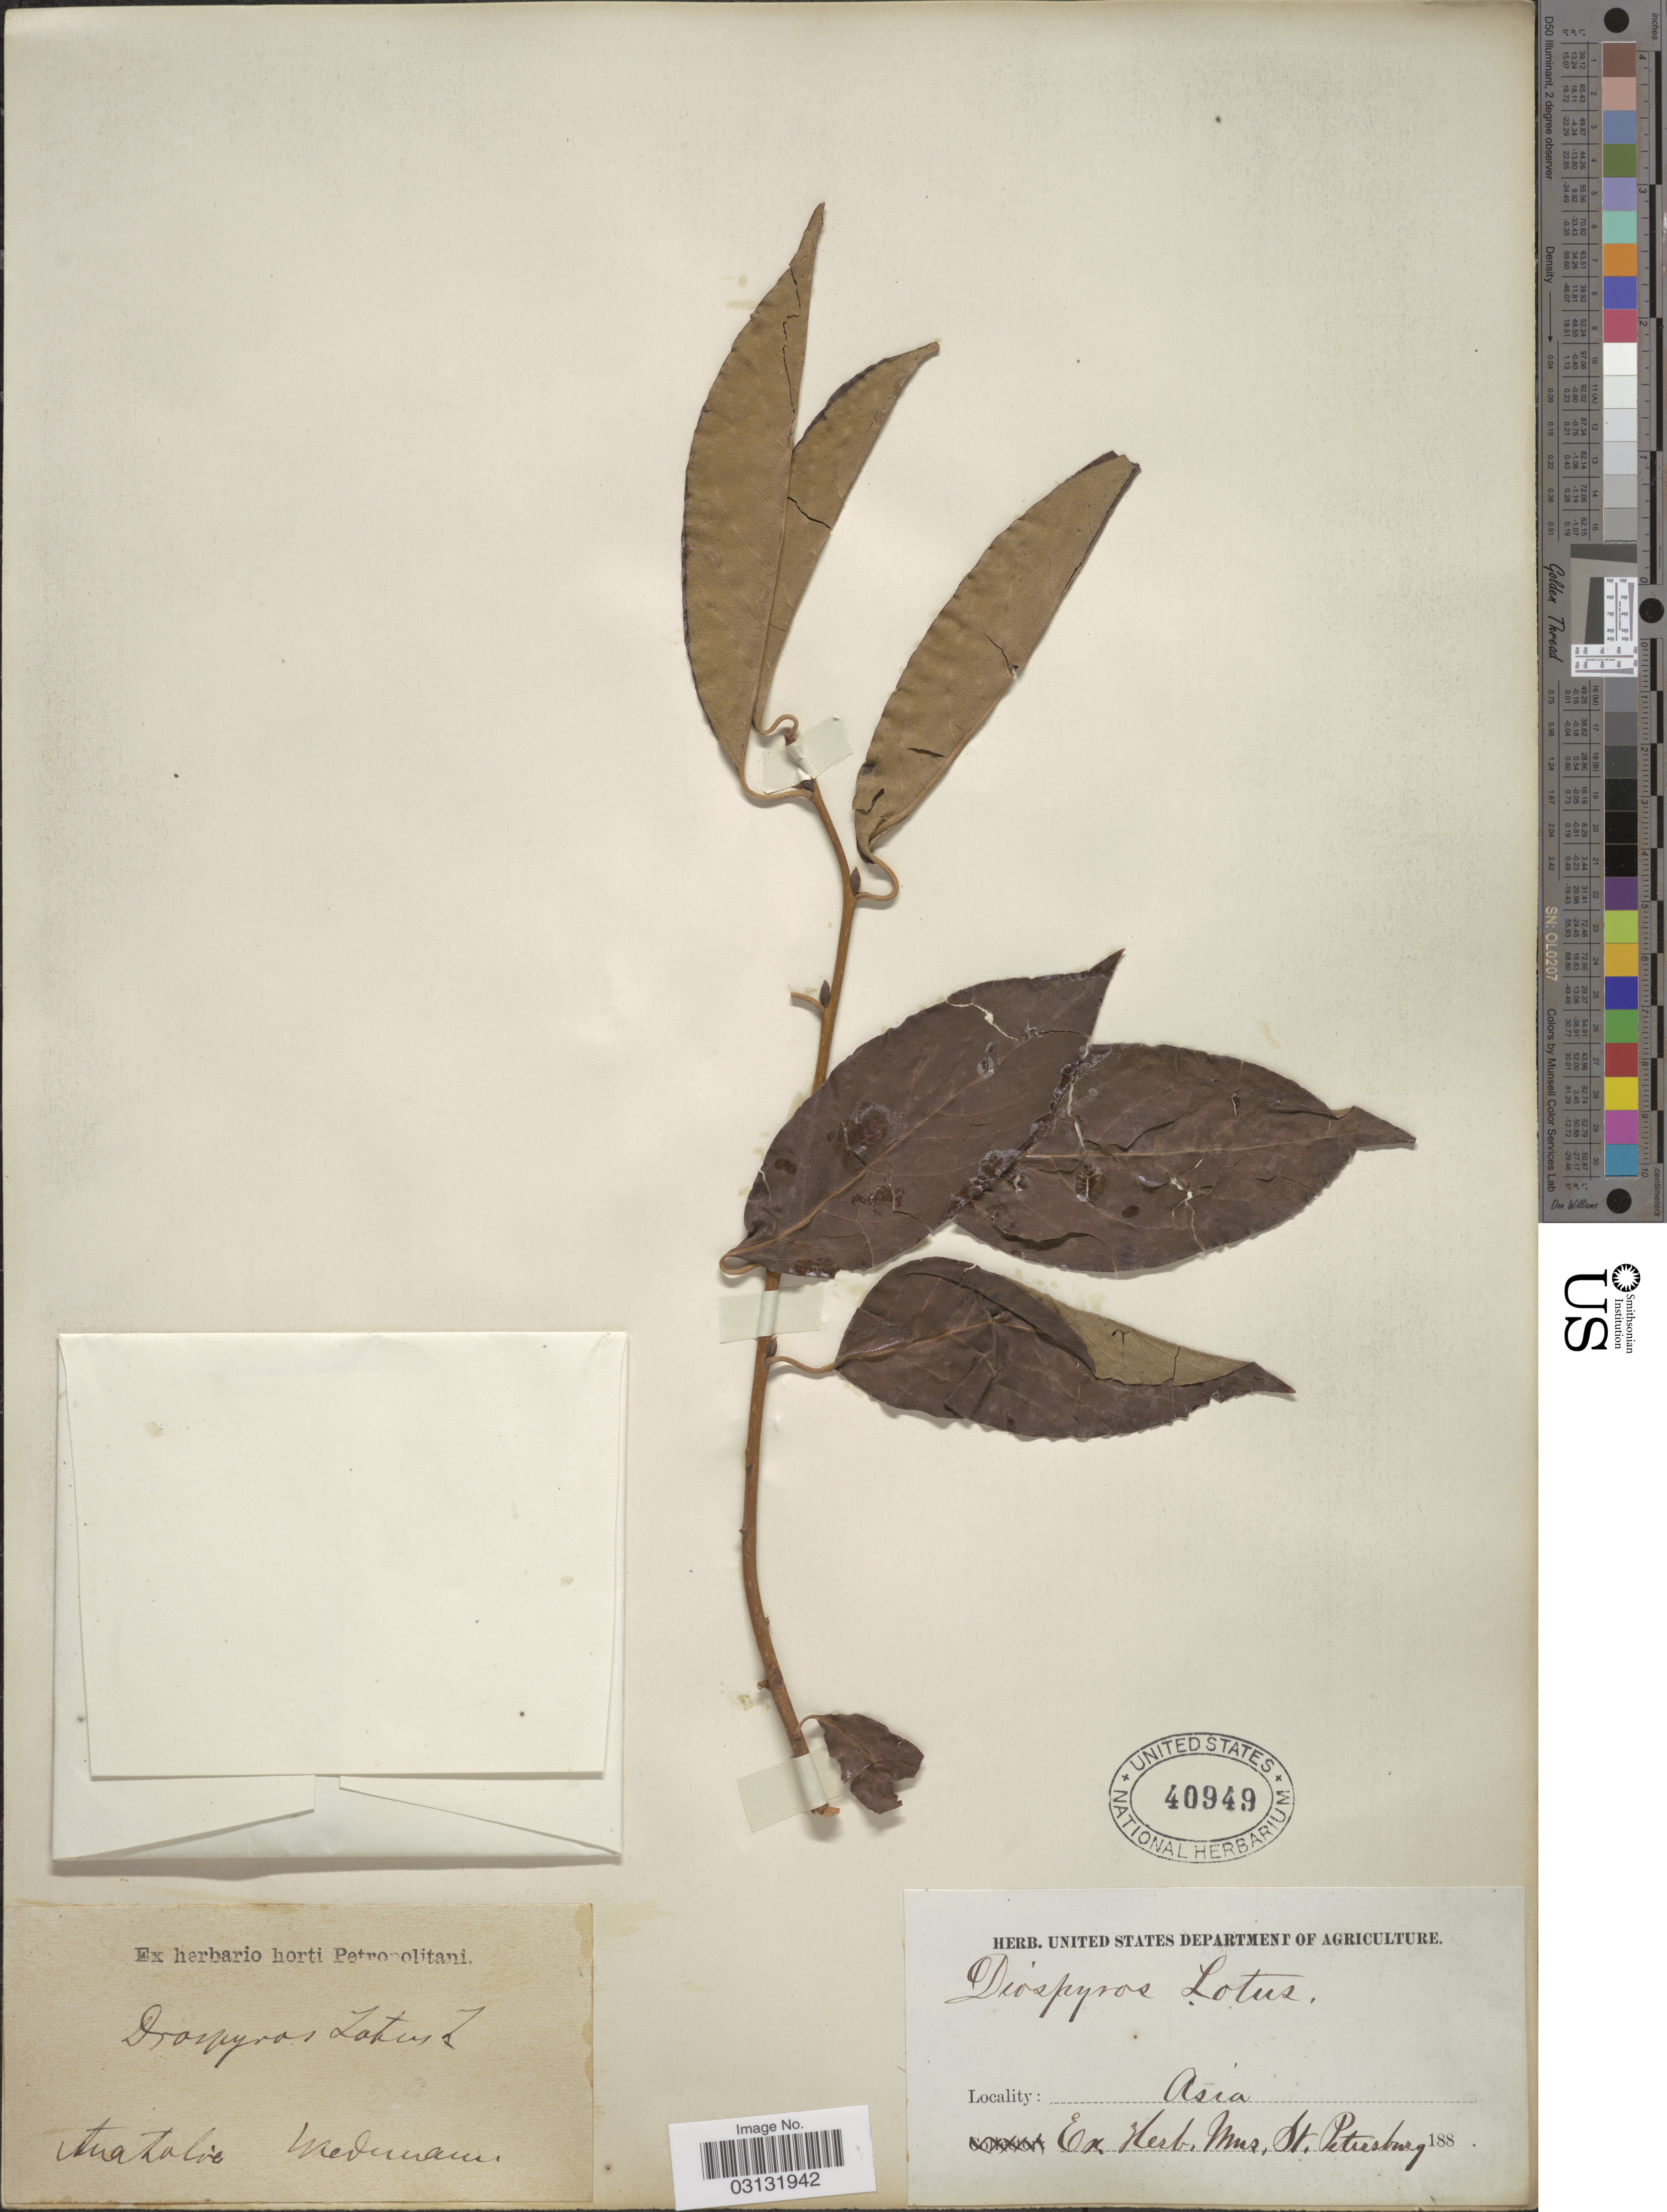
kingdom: Plantae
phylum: Tracheophyta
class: Magnoliopsida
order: Ericales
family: Ebenaceae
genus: Diospyros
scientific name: Diospyros lotus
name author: L.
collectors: -. Wredemann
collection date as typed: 188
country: Turkey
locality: Asia. Anatolia.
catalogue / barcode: US 40949